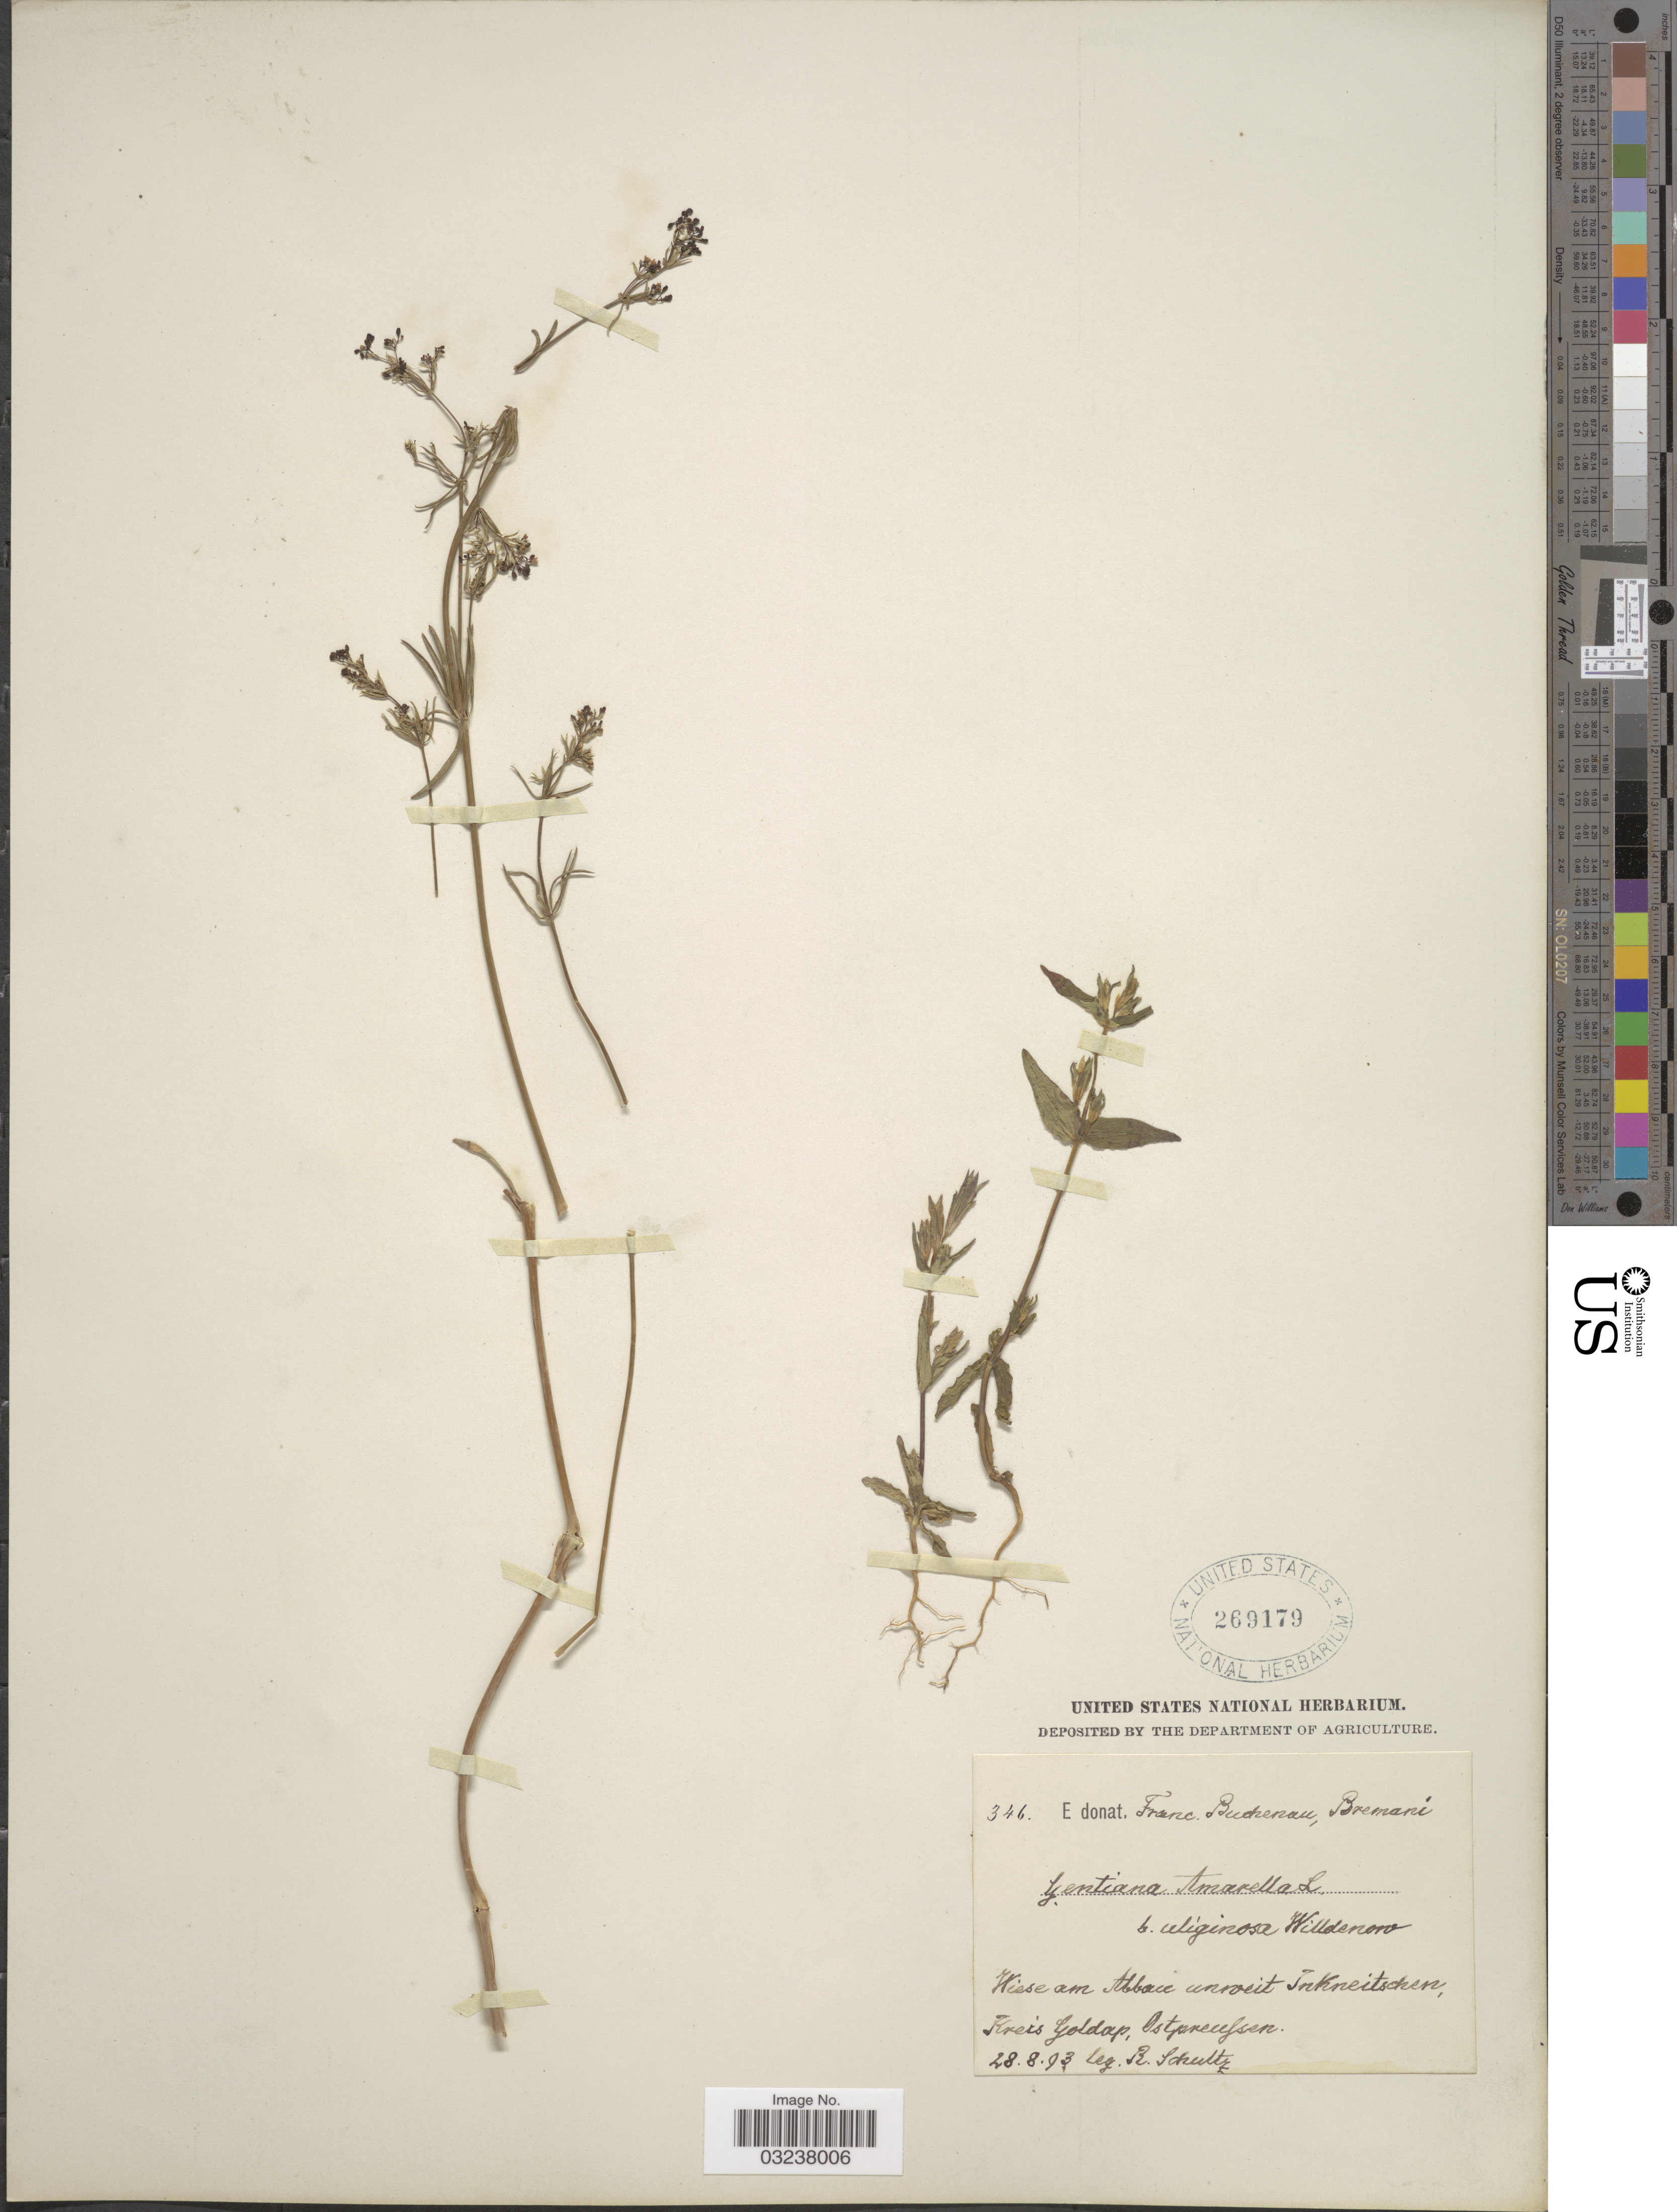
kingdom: Plantae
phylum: Tracheophyta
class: Magnoliopsida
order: Gentianales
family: Gentianaceae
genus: Gentianella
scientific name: Gentianella amarella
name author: (L.) Börner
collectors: R. Schultz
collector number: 346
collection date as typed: Transcribed d/m/y: 28/8/93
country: Poland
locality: Wiese am Abbaie unroiet Inkneitschen, Kreis Goldap, Ostpreussen.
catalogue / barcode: US 269179